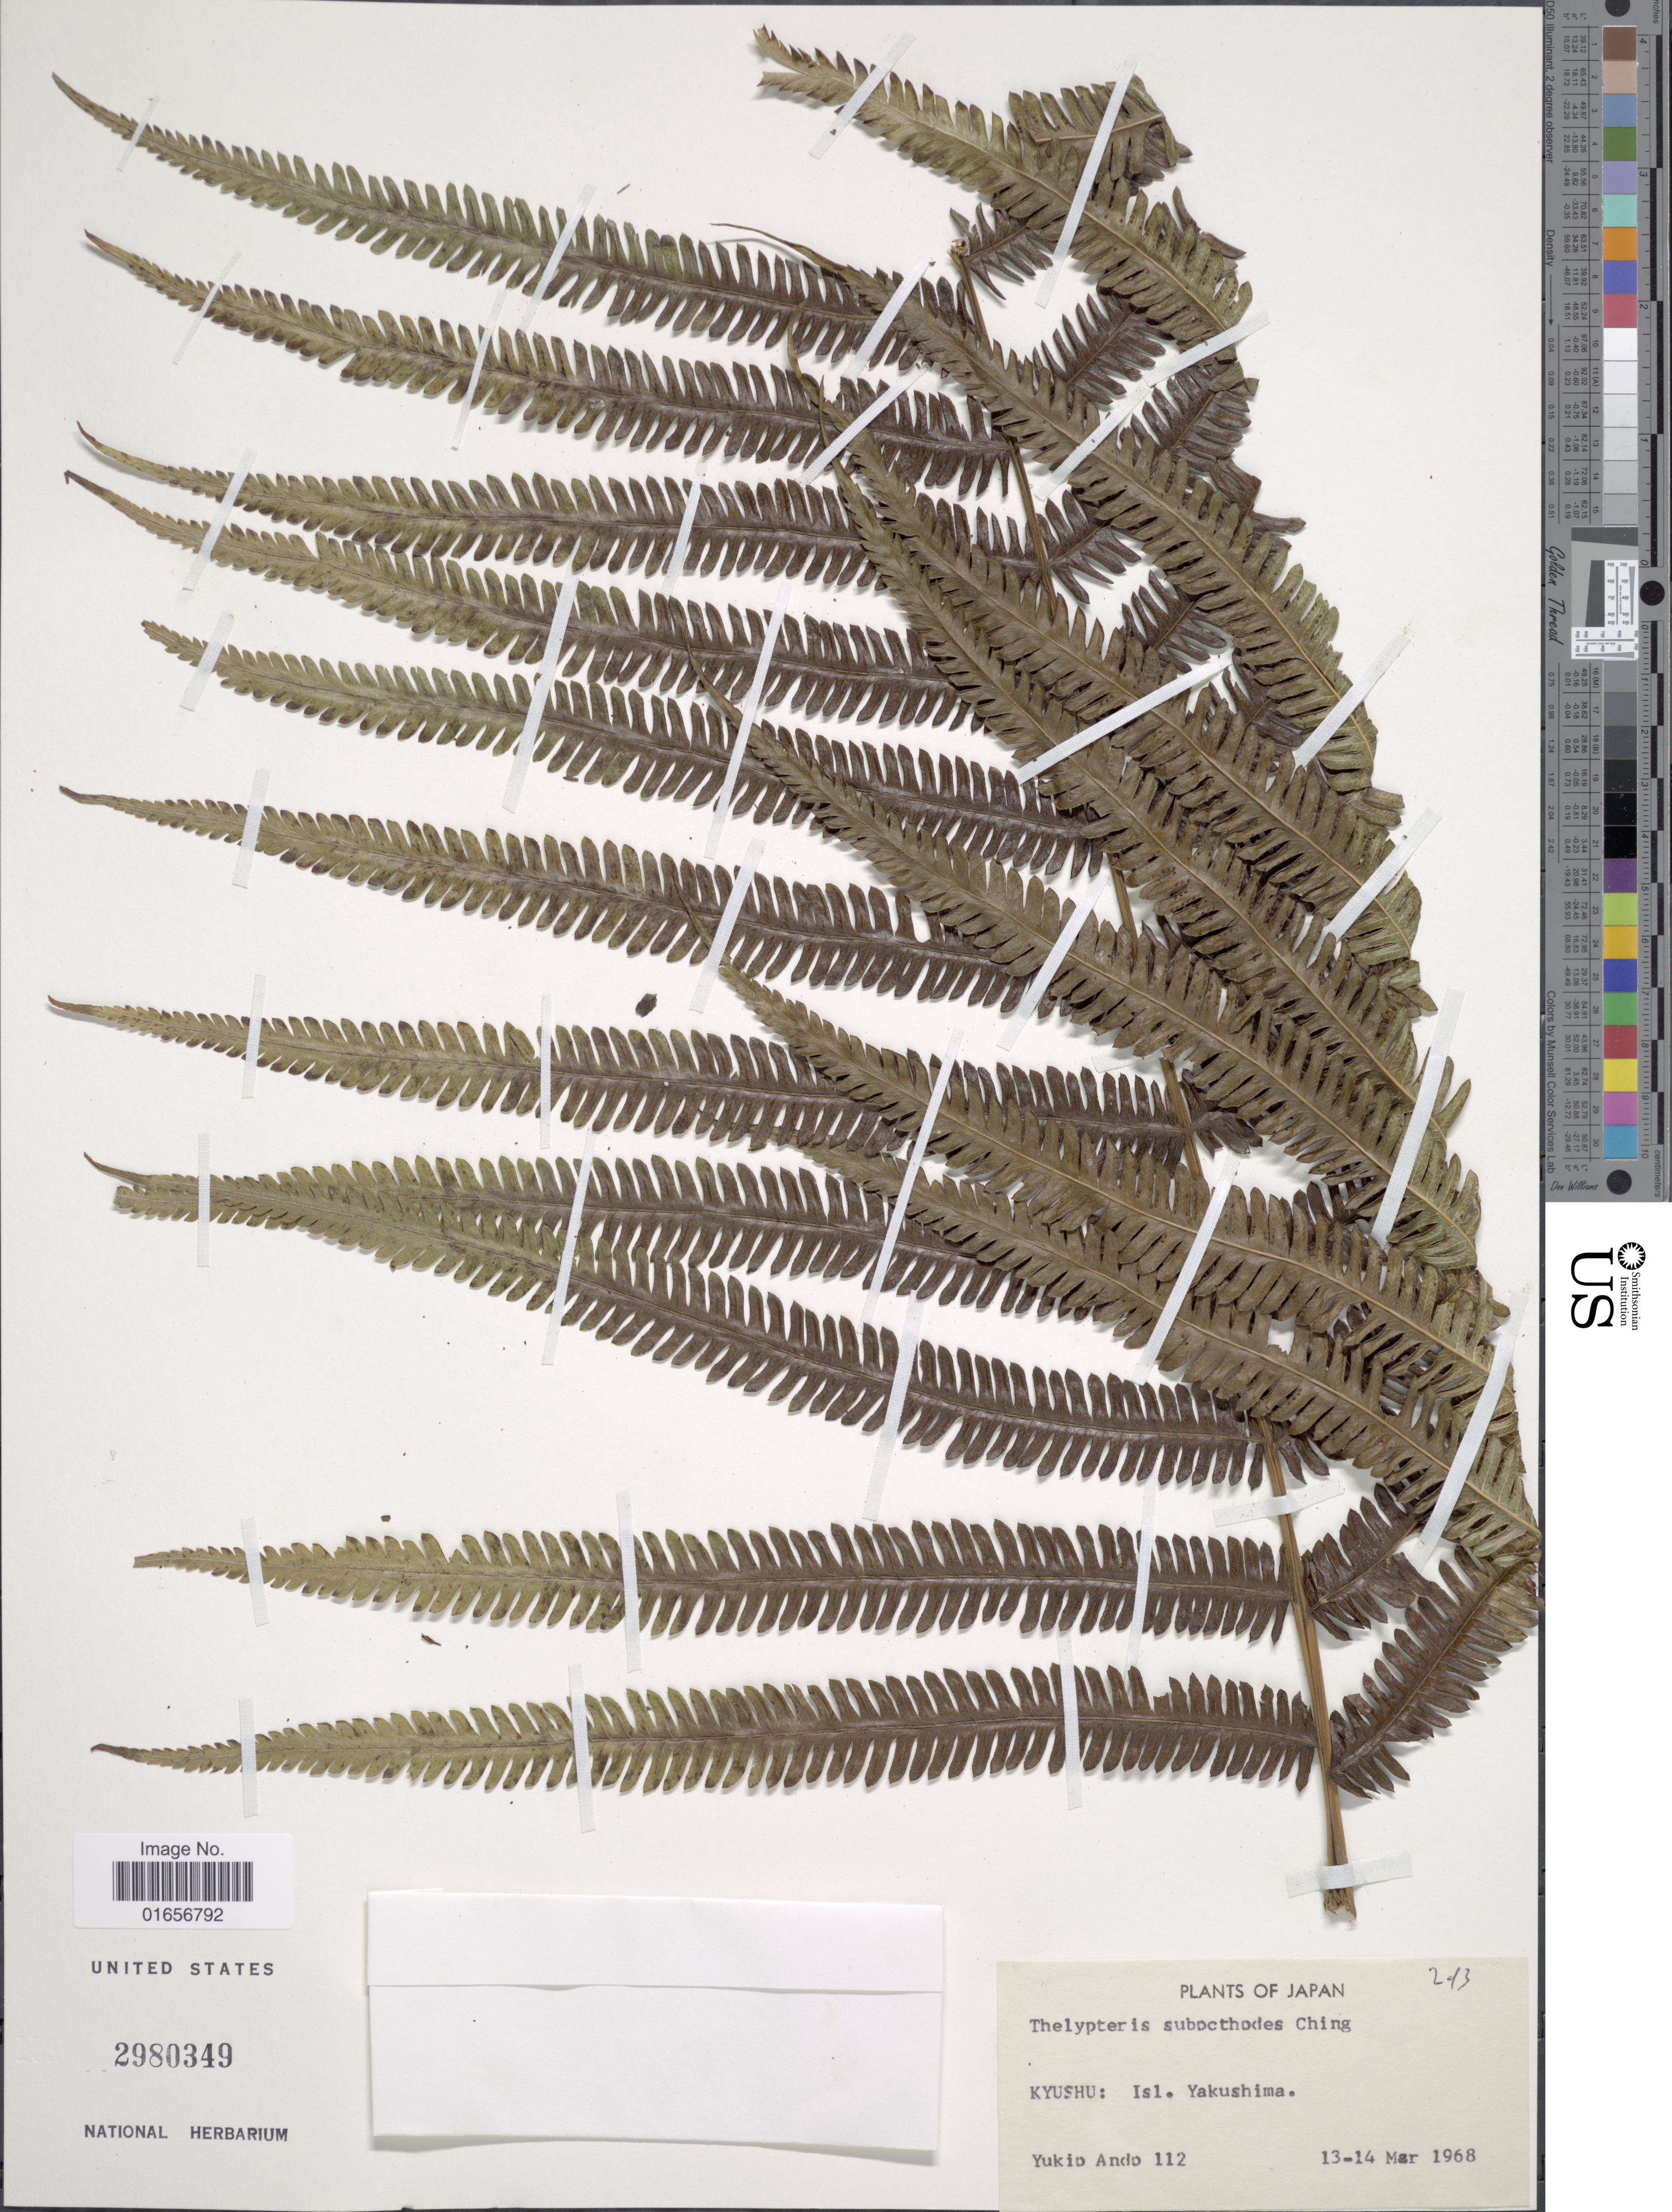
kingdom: Plantae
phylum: Tracheophyta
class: Polypodiopsida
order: Polypodiales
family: Thelypteridaceae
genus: Pseudocyclosorus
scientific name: Pseudocyclosorus subochthodes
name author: (Ching) Ching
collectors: P. Andersen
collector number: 112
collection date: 1968-03-13/1968-03-14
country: Japan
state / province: Kagosima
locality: Kyushu: Isl. Yakushima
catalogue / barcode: US 2980349